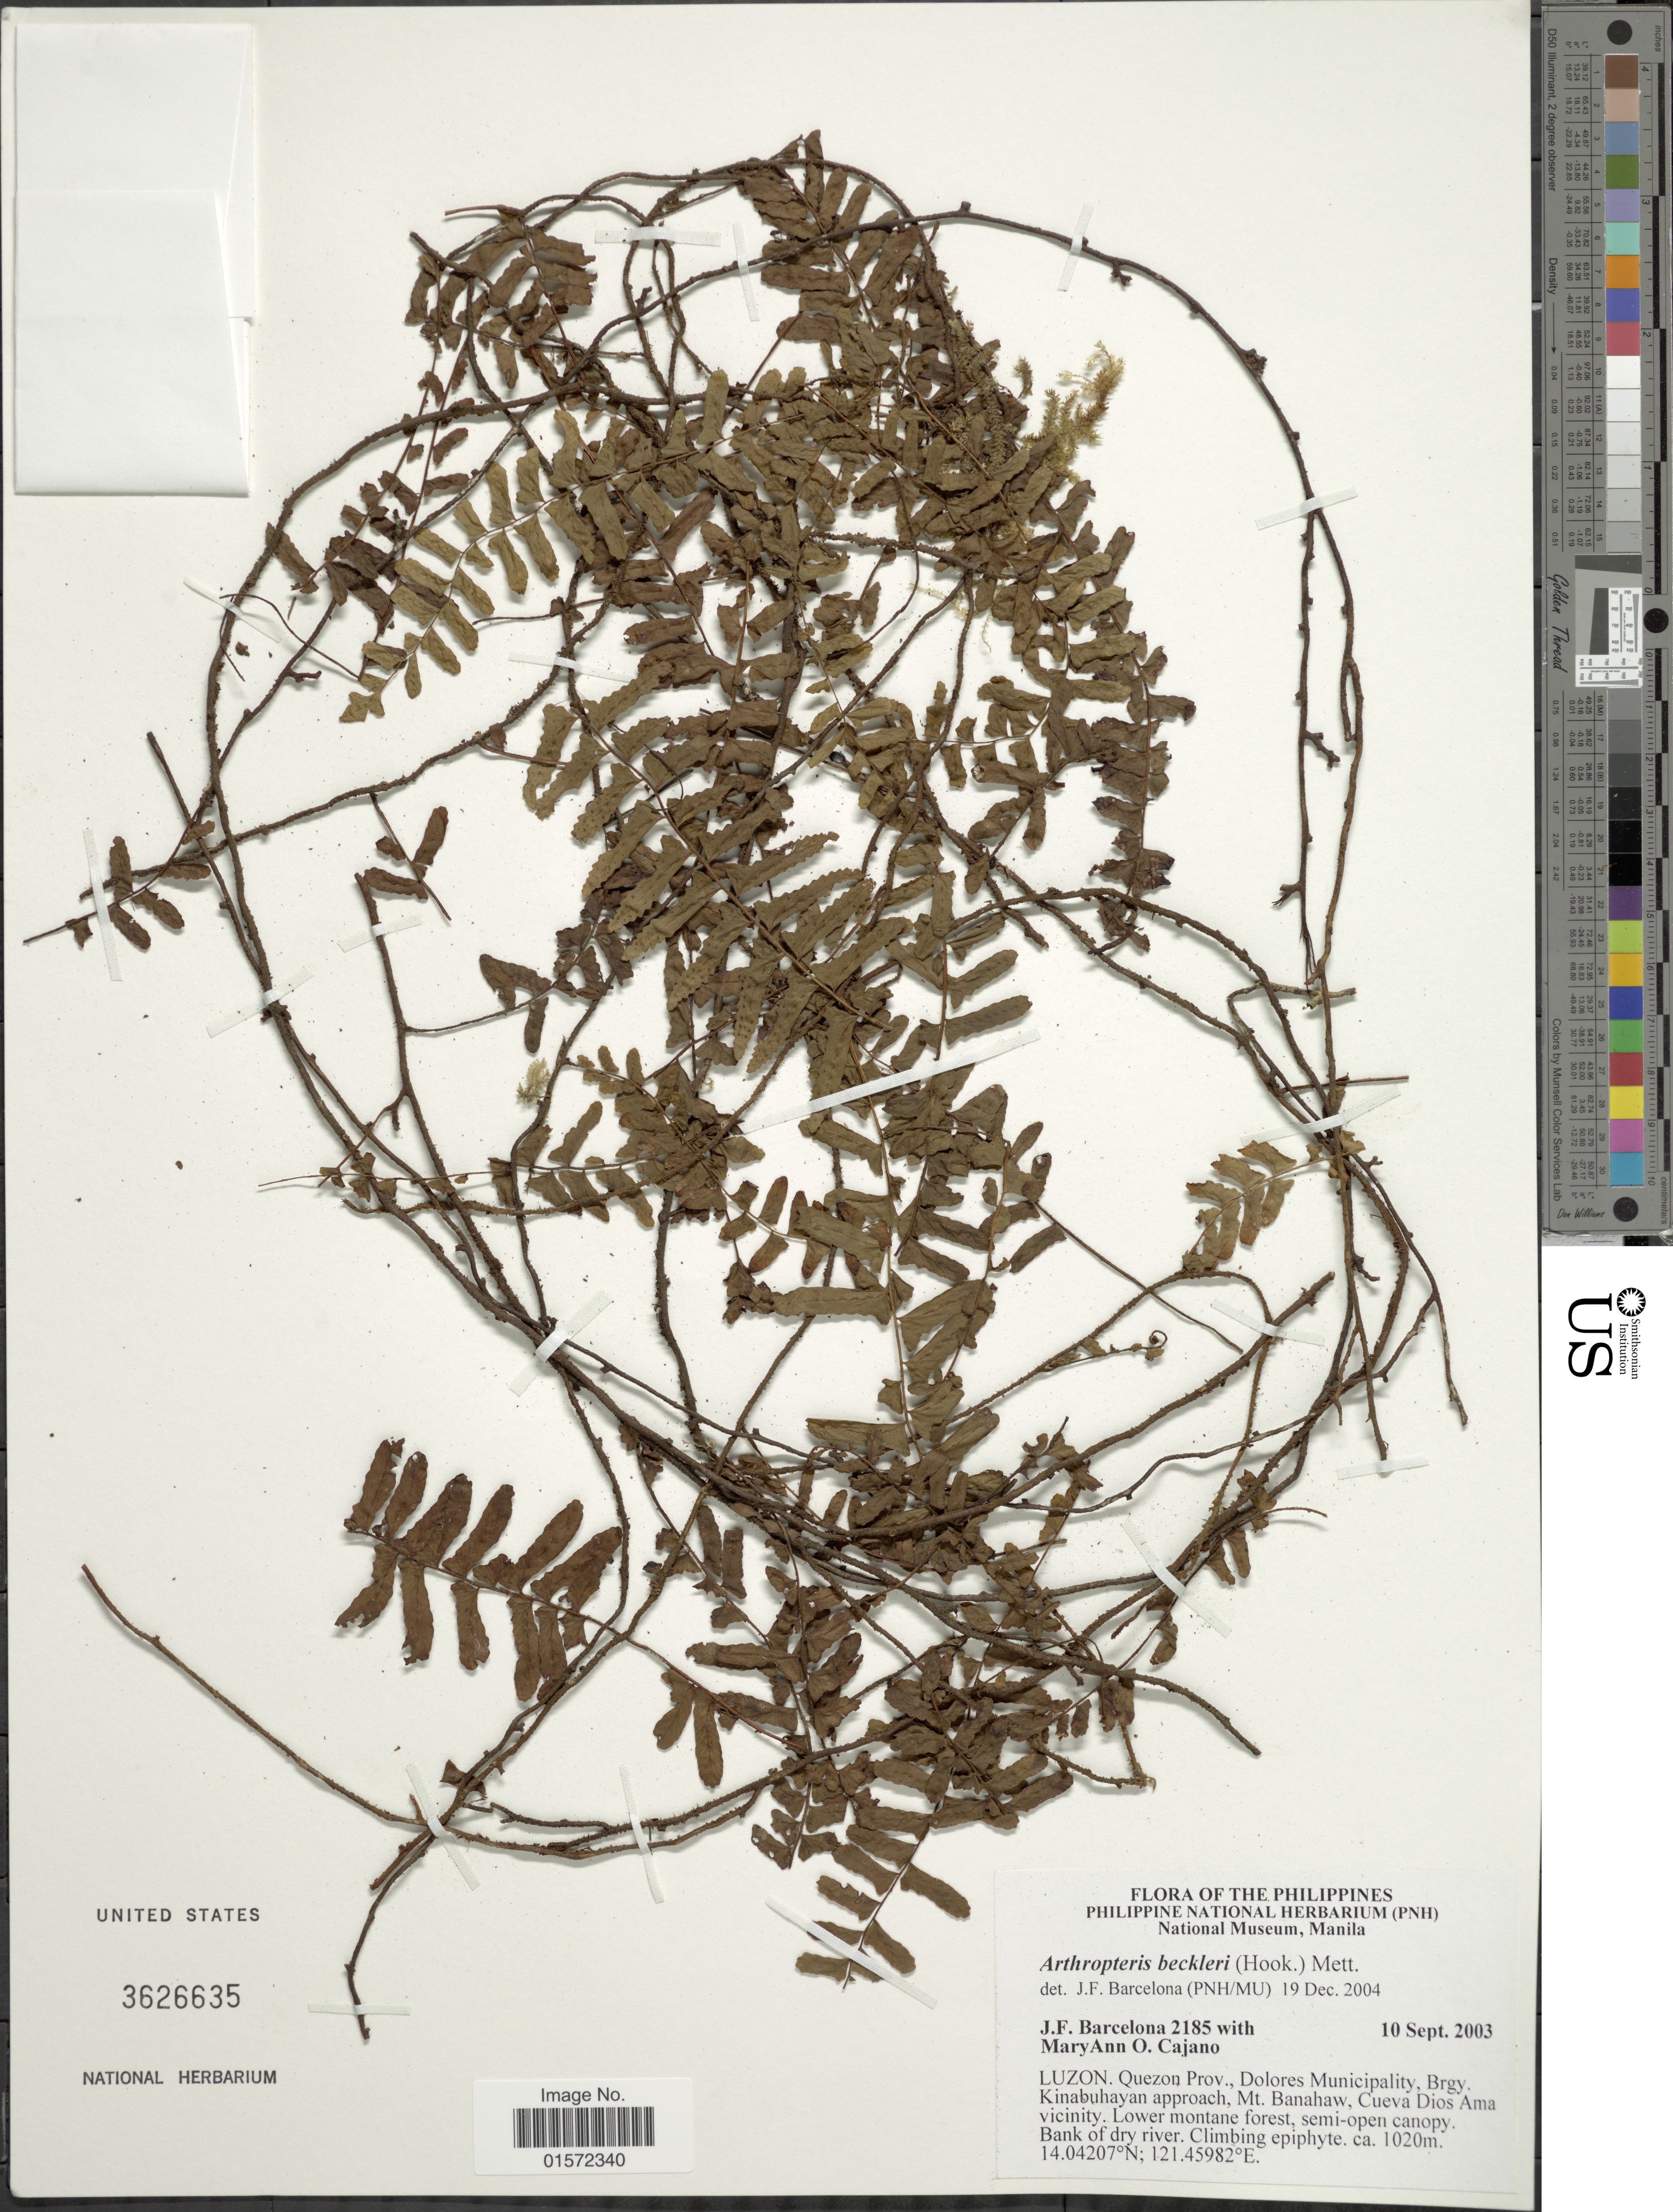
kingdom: Plantae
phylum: Tracheophyta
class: Polypodiopsida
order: Polypodiales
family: Tectariaceae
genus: Arthropteris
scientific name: Arthropteris beckleri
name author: (Hook.) Mett.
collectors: J. F. Barcelona & M. Cajano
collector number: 2185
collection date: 2003-09-10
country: Philippines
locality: Luzon. Quezon Prov., Dolores Municipality, Brgy. Kinabuhayan approach, Mt. Banahaw, Cueva Dios Ama vicinity, Bank of dry river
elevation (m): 1020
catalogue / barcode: US 3626635